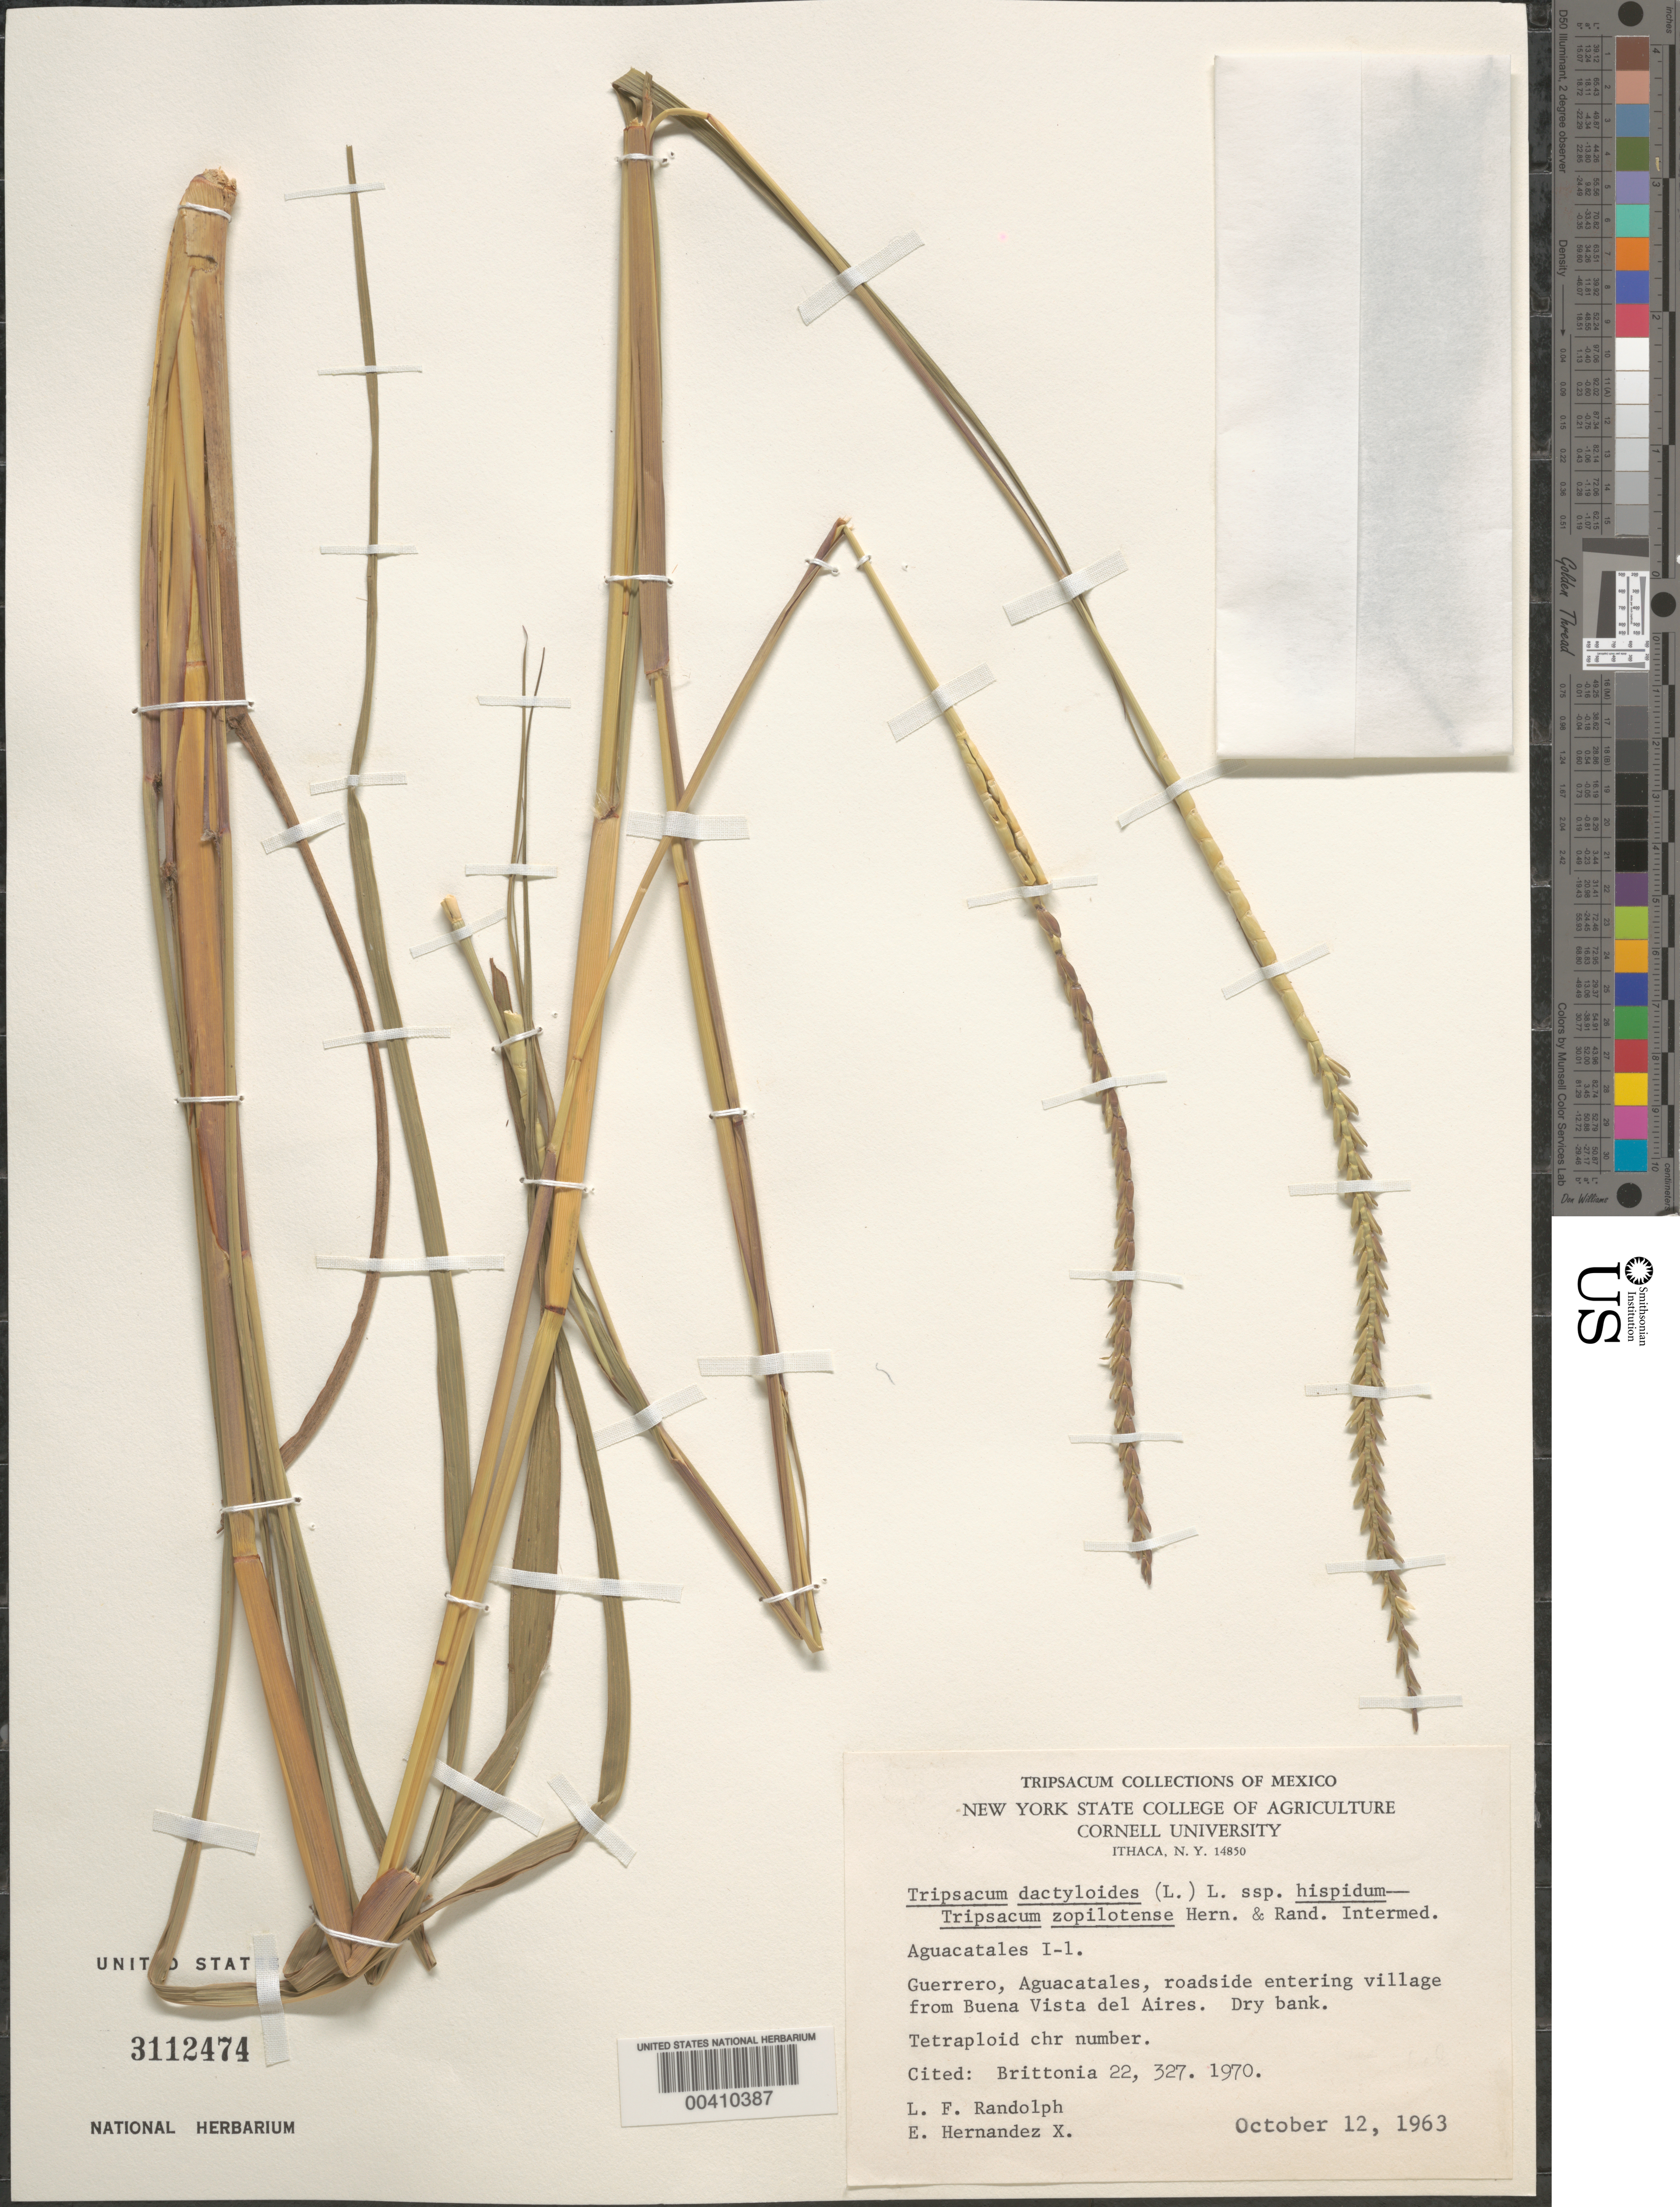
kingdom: Plantae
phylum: Tracheophyta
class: Liliopsida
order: Poales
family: Poaceae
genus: Tripsacum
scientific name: Tripsacum dactyloides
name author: (L.) L.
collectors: L. F. Randolph & E. I. Hernández-X.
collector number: I-1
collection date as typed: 12 Oct 1963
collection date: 1963-10-12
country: Mexico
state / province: Guerrero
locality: Aguacatales, entering village from Buena Vista del Aires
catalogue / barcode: US 3112474